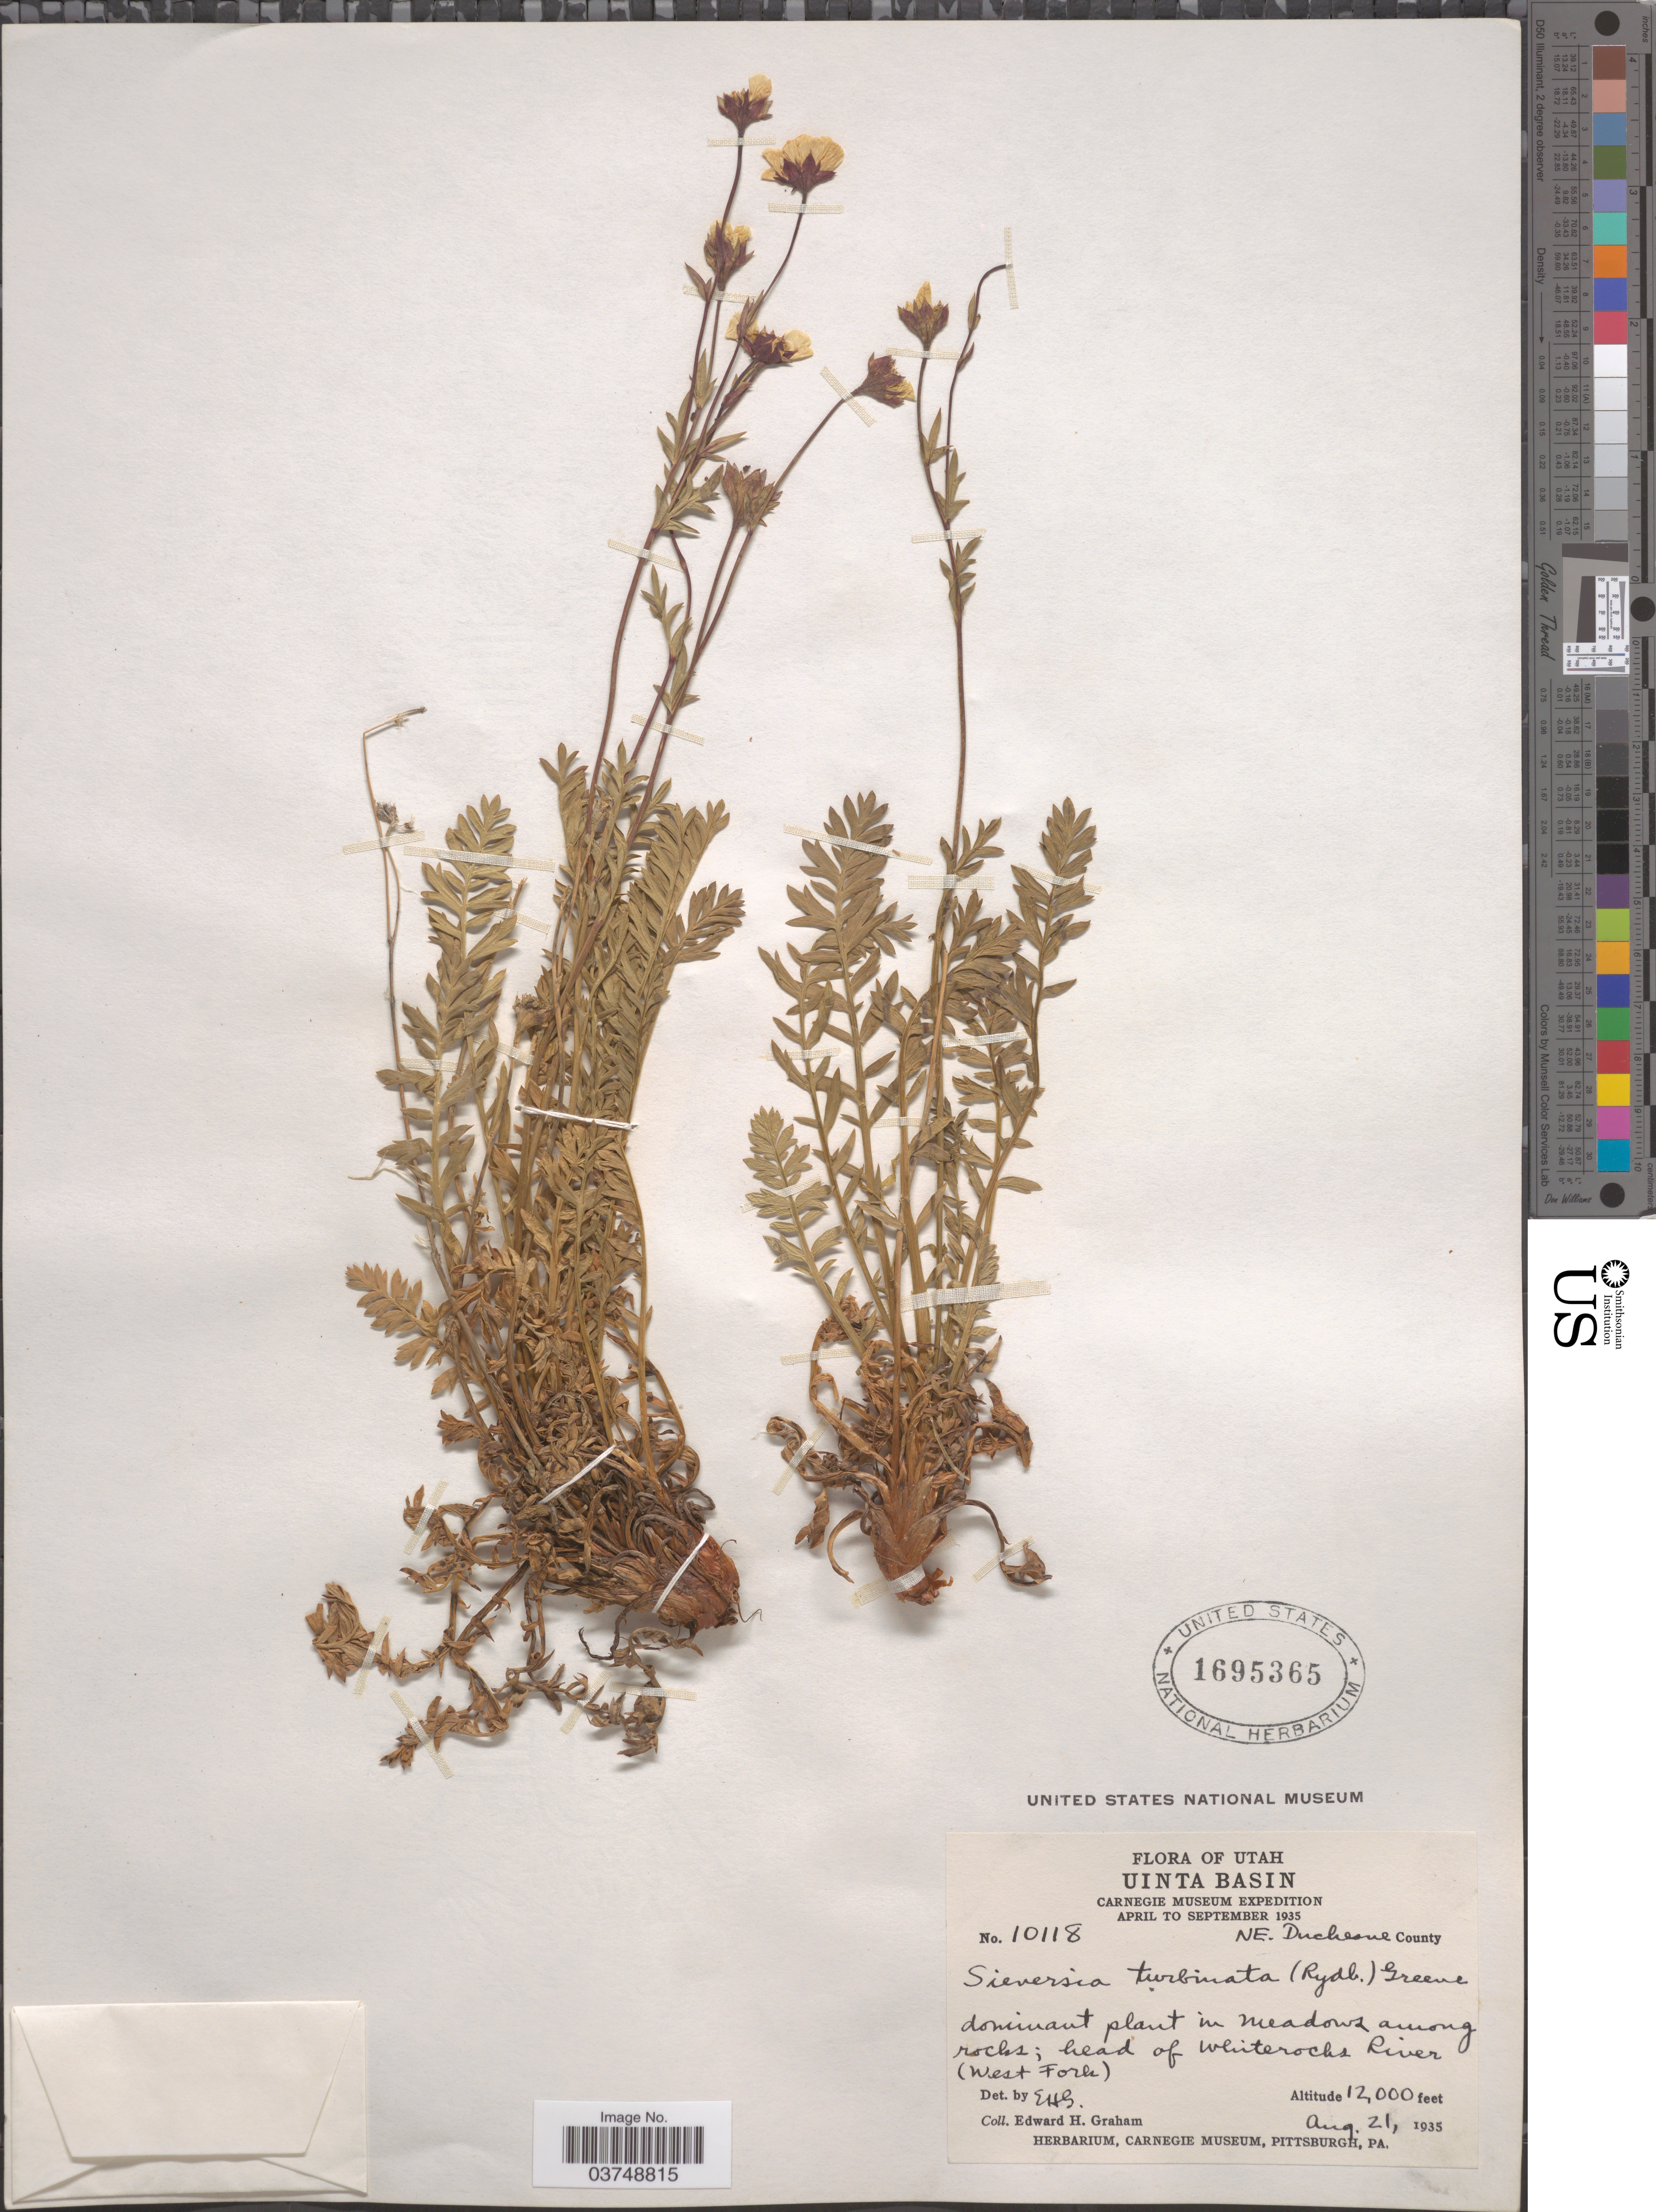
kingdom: Plantae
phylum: Tracheophyta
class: Magnoliopsida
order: Rosales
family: Rosaceae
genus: Geum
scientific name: Geum rossii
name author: (R. Br.) Ser.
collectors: E. H. Graham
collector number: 10118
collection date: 1935-08-21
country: United States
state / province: Utah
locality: Uinta Basin. NE Duchesne County. head of Whiterocks River (West Fork).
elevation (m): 3658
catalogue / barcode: US 1695365